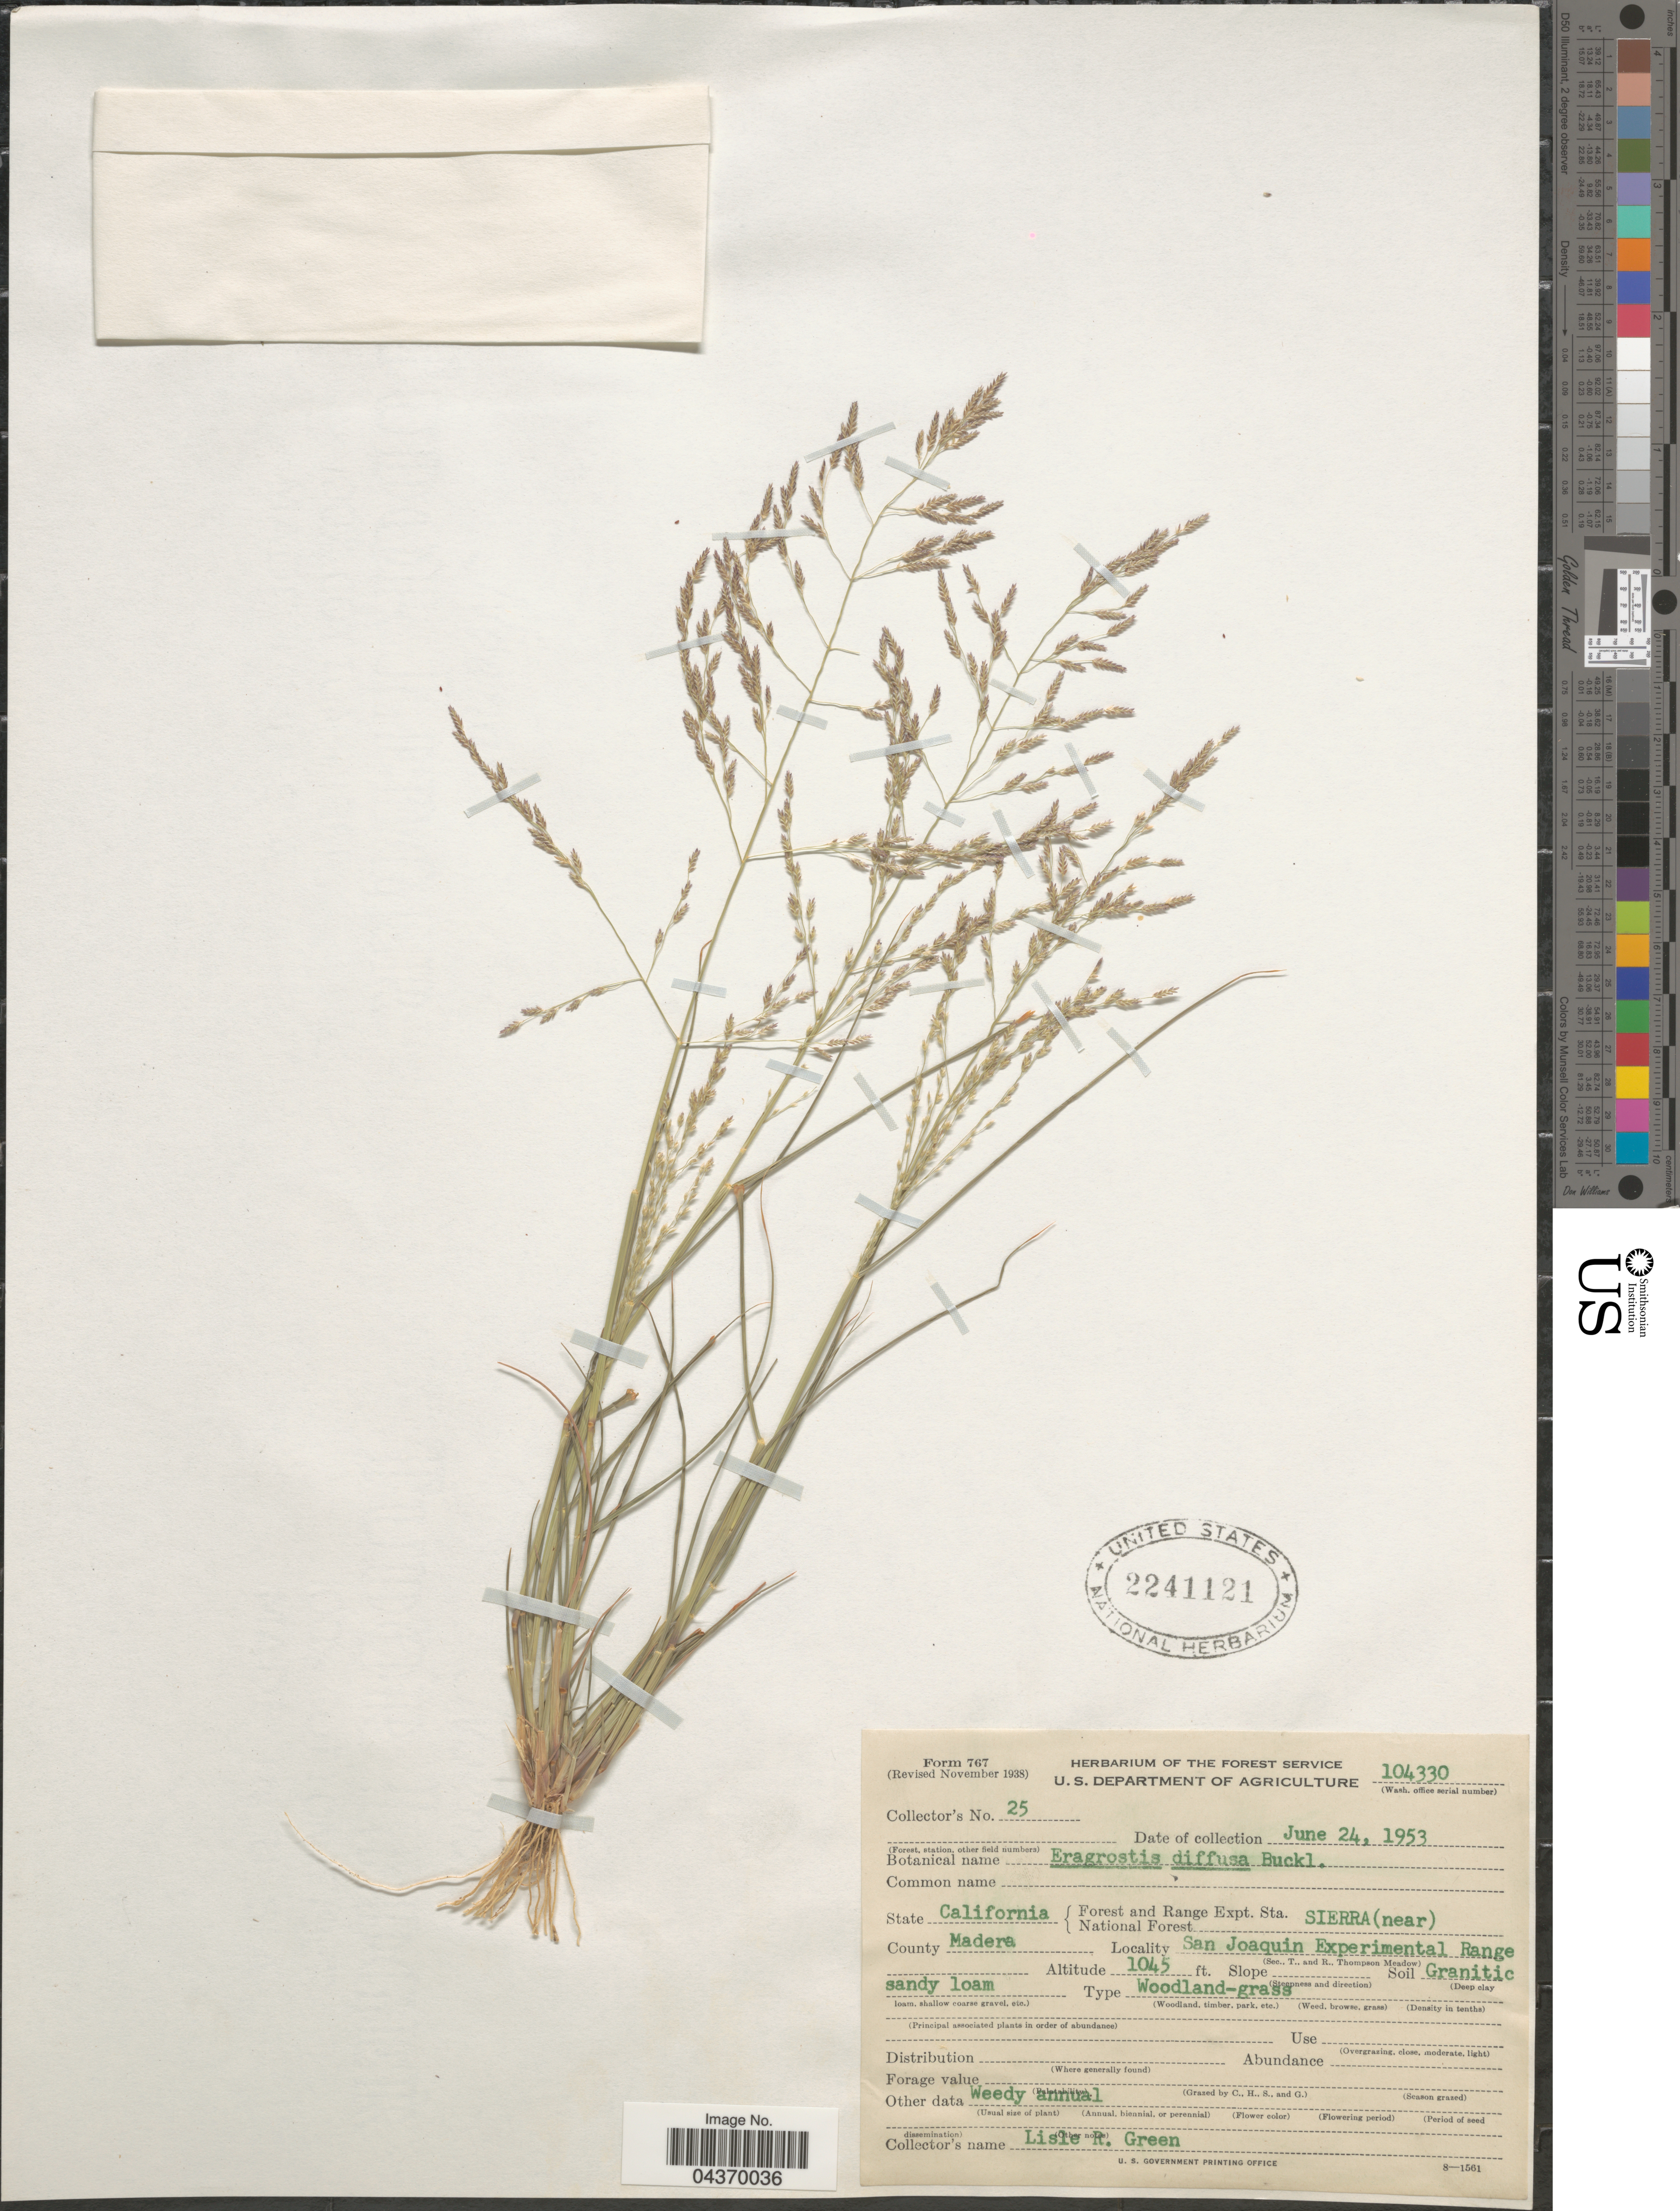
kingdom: Plantae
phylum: Tracheophyta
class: Liliopsida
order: Poales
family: Poaceae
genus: Eragrostis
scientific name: Eragrostis pectinacea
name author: (Michx.) Nees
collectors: L. Green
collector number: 25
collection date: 1953-06-24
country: United States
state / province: California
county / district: Madera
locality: Forest and Range Expt. Sta. National Forest. Sierra (near). County Madera. San Joaquin Experimental Range.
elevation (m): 319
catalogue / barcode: US 2241121